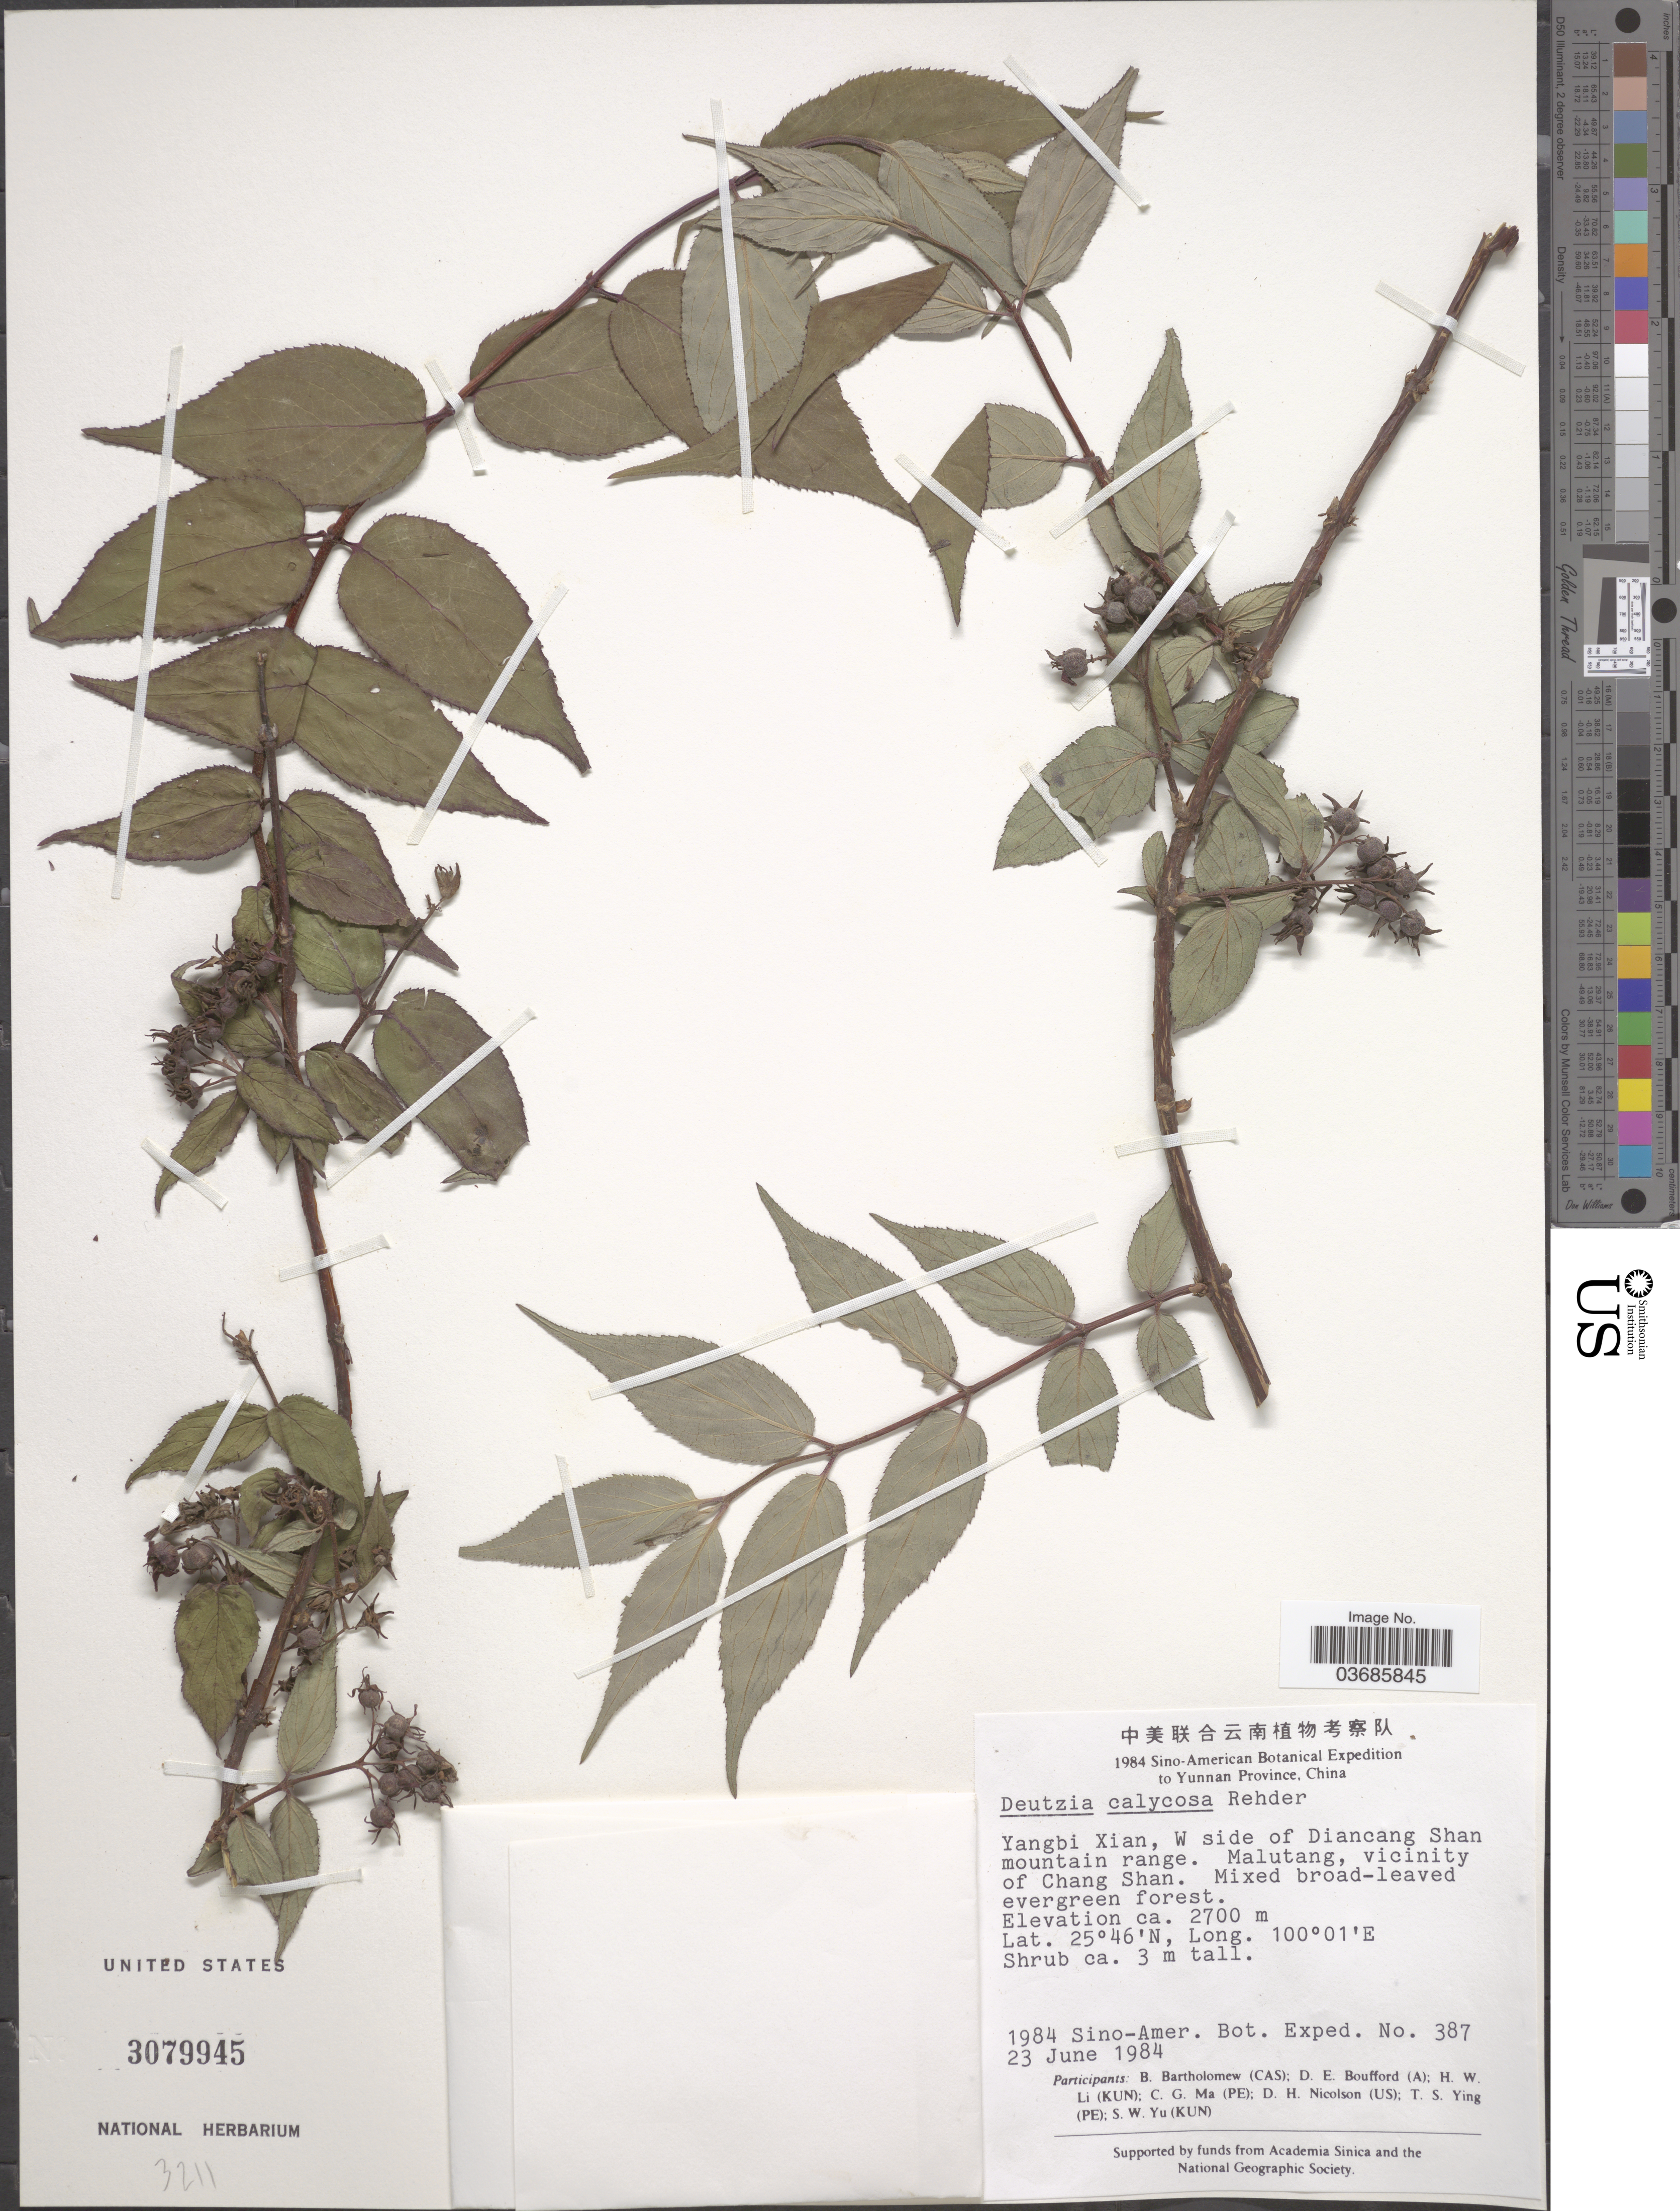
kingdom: Plantae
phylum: Tracheophyta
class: Magnoliopsida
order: Cornales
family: Hydrangeaceae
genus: Deutzia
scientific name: Deutzia calycosa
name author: Rehder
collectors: B. Bartholomew, D. E. Boufford, H. W. Li, C. Ma & et al.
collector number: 387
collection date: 1984-06-23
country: China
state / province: Yunnan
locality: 1984 Sino-American Botanical Expedition to Yunnan Province, China. Yangbi Xian, W side of Diancang Shan mountain range. Malutang, vicinity of Chang Shan.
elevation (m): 2700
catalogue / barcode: US 3079945